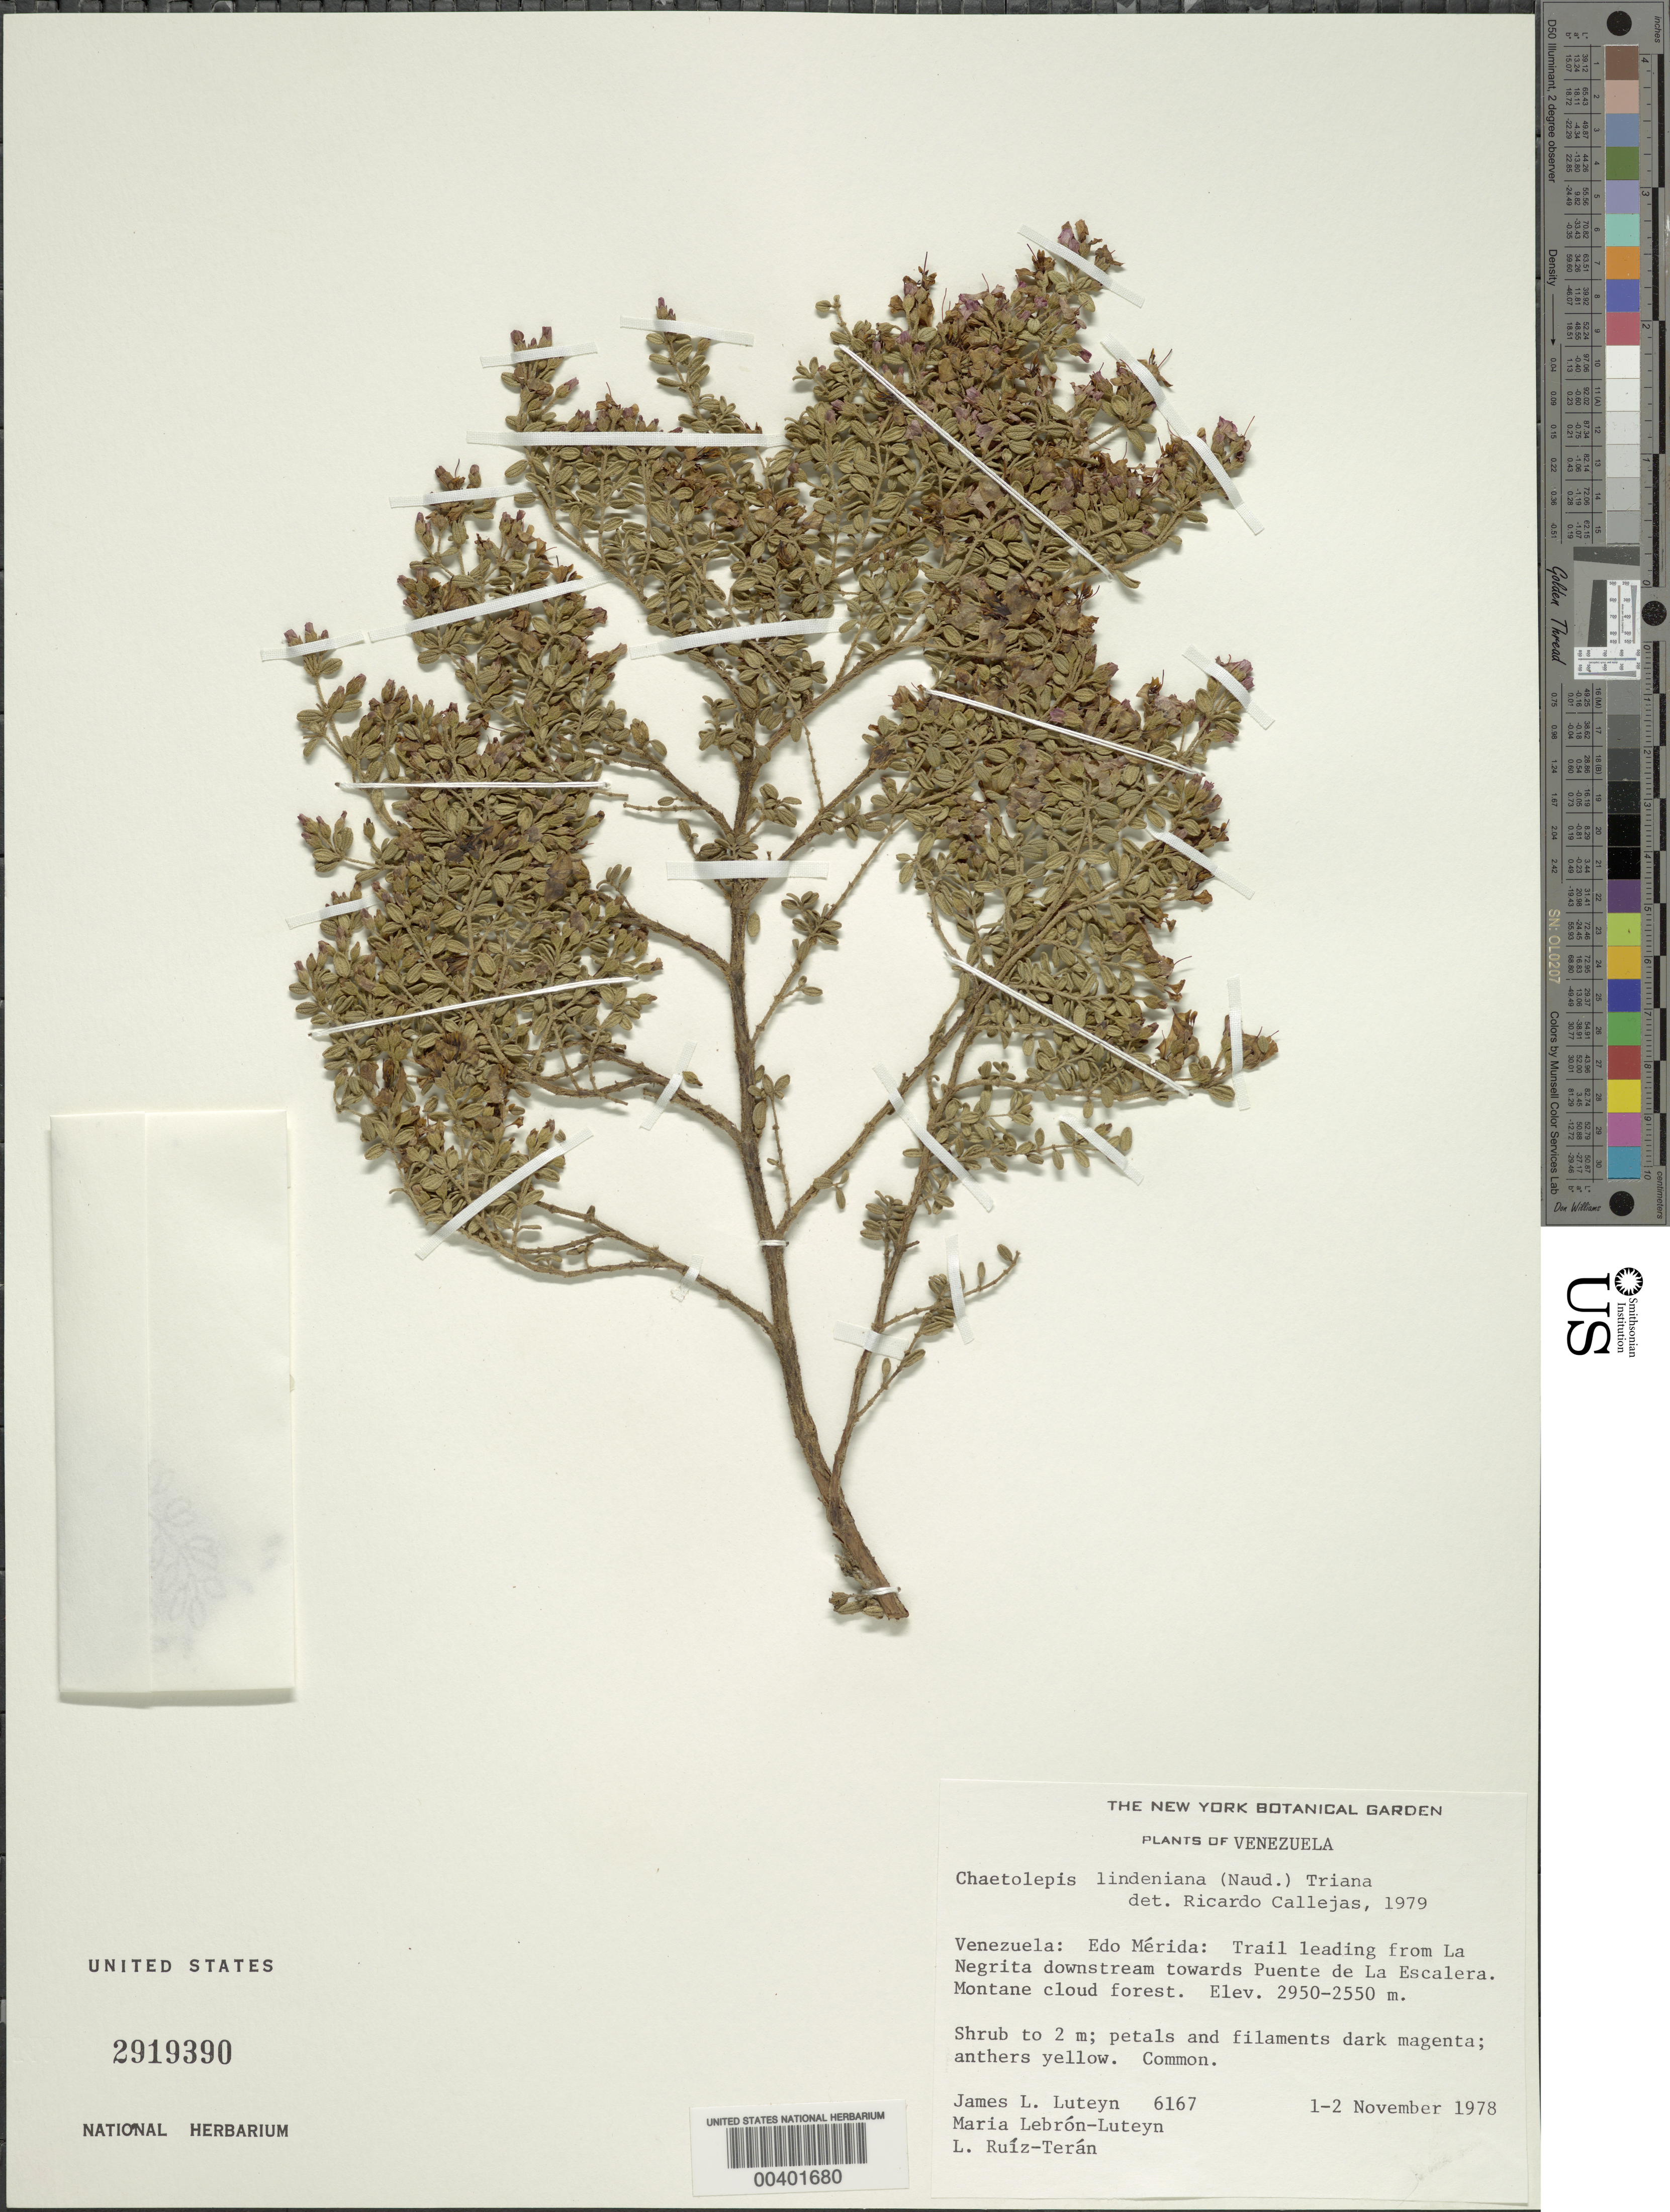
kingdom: Plantae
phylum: Tracheophyta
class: Magnoliopsida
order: Myrtales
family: Melastomataceae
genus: Chaetolepis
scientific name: Chaetolepis lindeniana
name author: (Naudin) Triana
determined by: Callejas, Ricardo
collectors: J. L. Luteyn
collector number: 6167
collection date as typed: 01 Nov 1978 to 02 Nov 1978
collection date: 1978-11-01/1978-11-02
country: Venezuela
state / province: Barinas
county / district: Pedraza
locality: Trail leading from La Negrita downstream towards Puente de La Escalera. Escalera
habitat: Montane cloud forest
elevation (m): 2950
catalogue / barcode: US 2919390